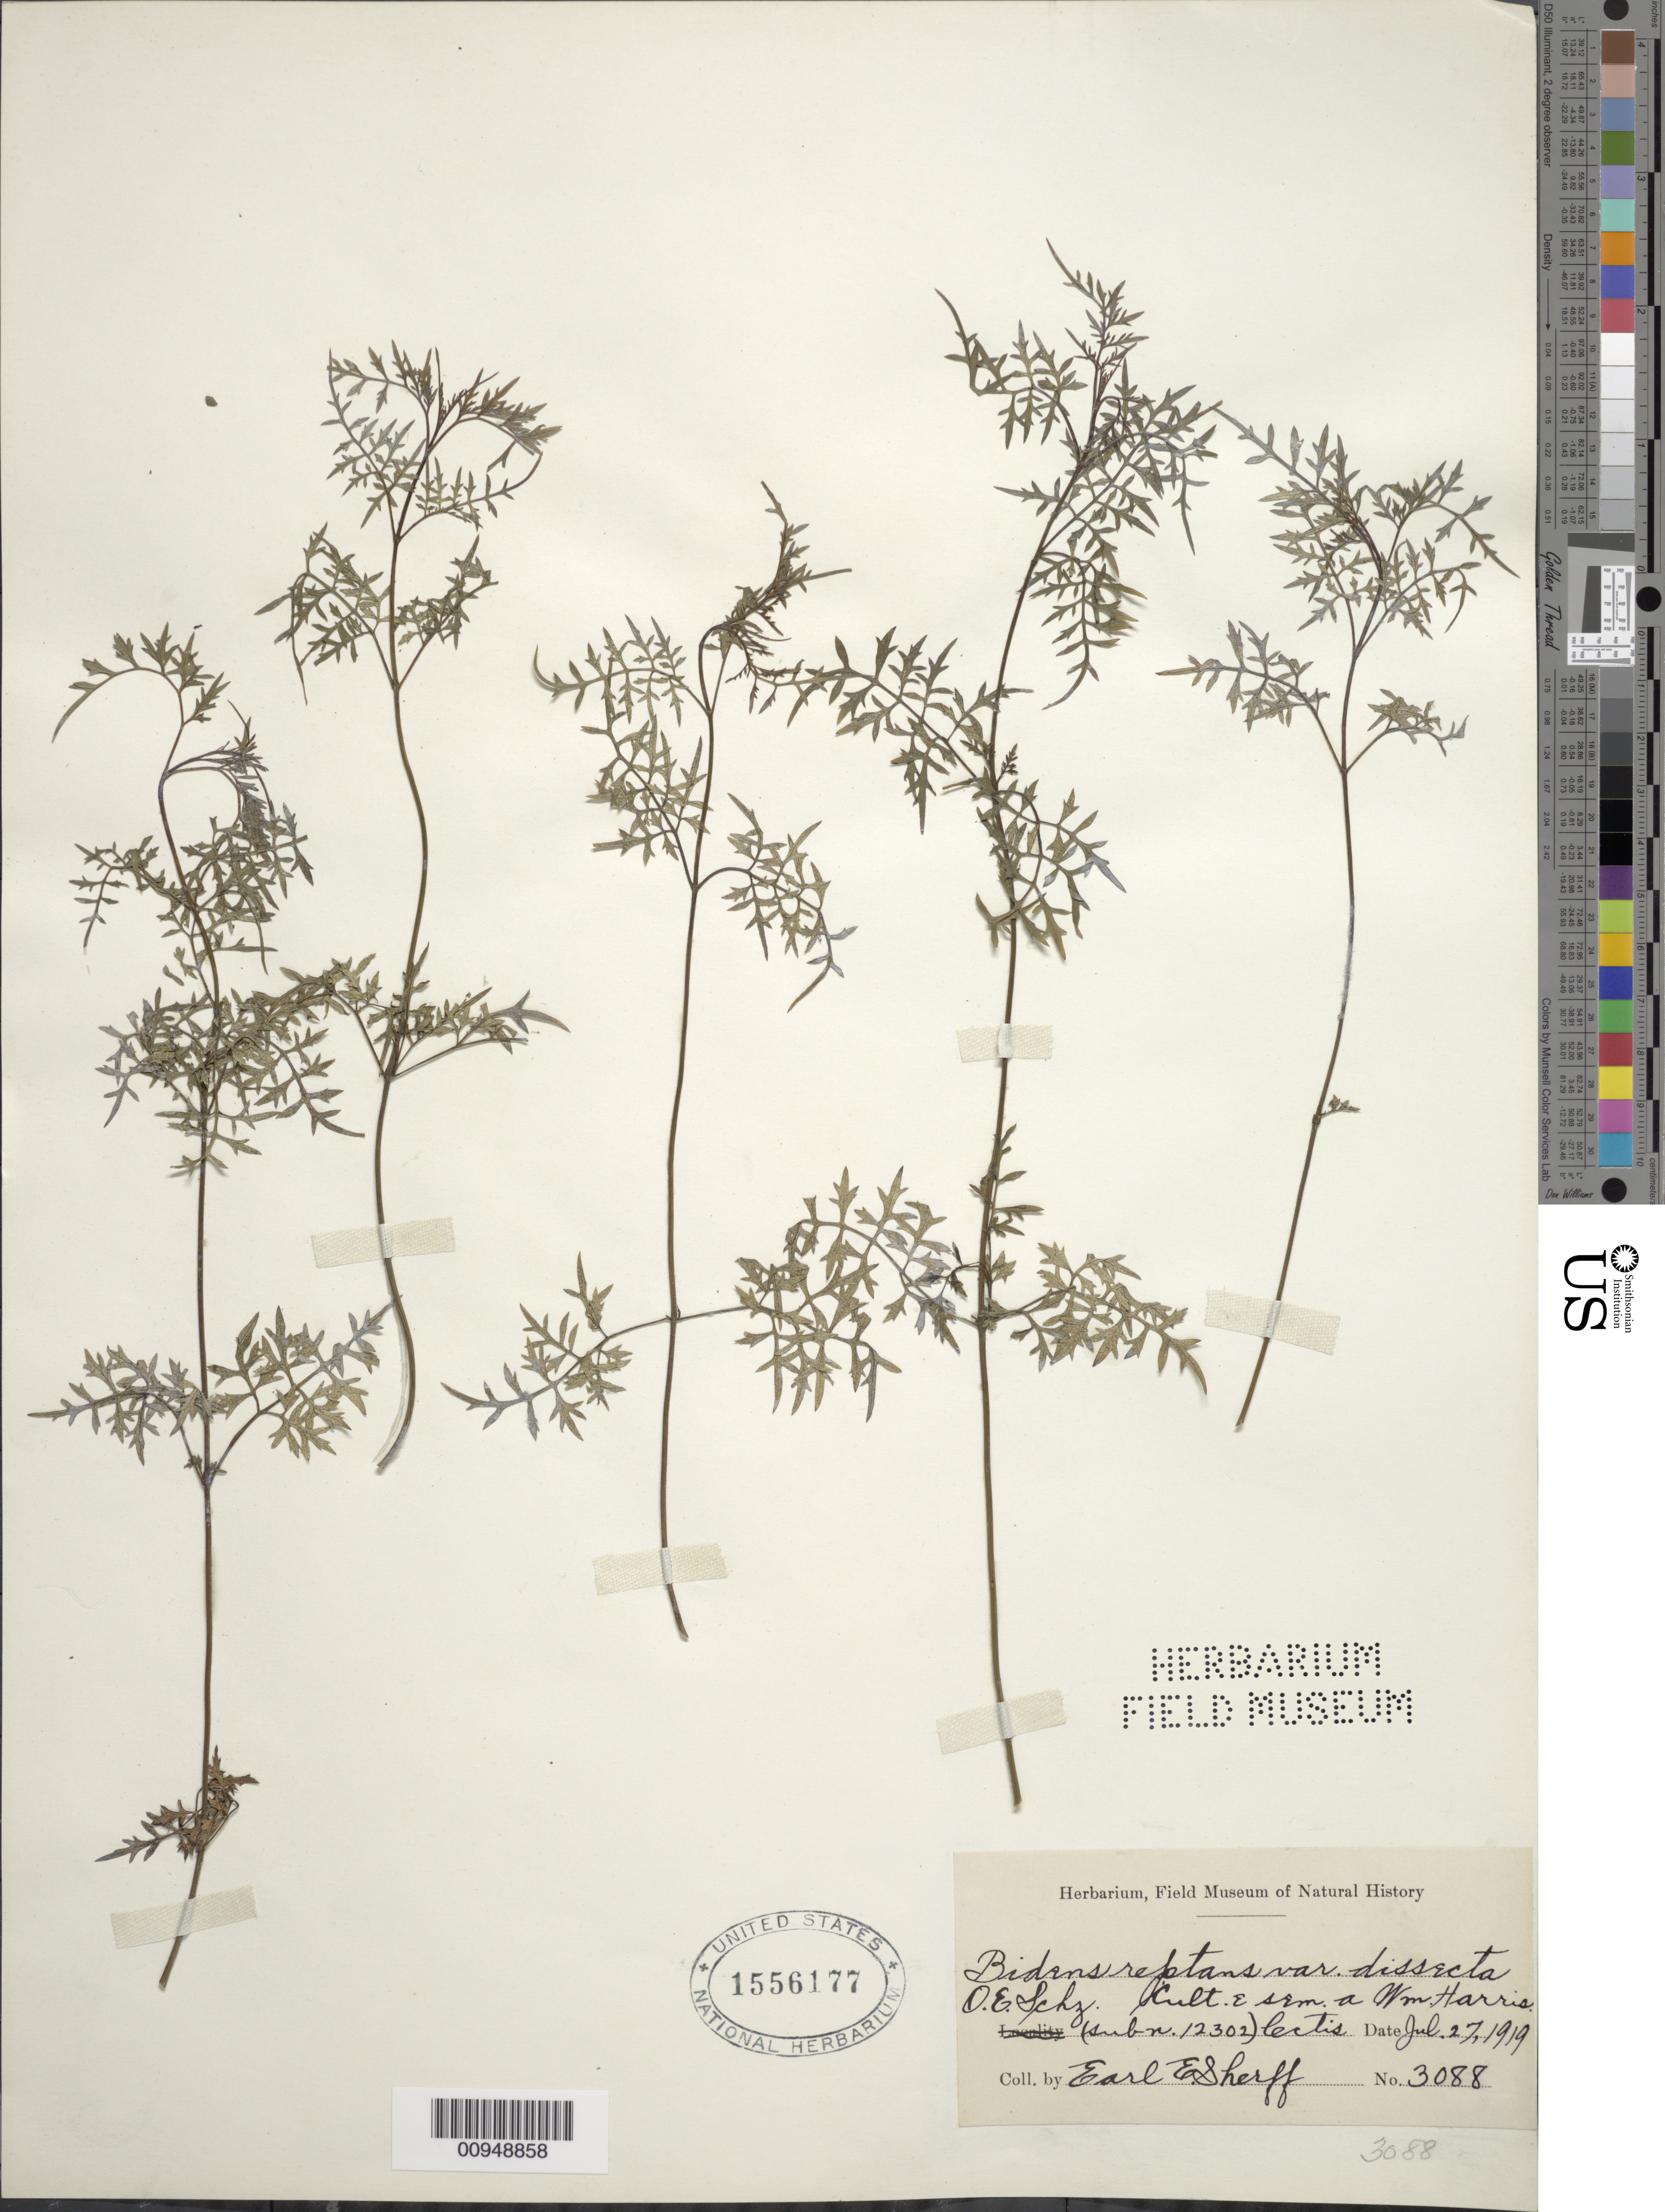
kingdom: Plantae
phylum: Tracheophyta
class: Magnoliopsida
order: Asterales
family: Asteraceae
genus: Bidens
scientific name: Bidens dissecta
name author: (O.E. Schulz) Sherff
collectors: E. E. Sherff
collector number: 3088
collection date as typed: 27 Jul 1919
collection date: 1919-07-27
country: Jamaica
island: Jamaica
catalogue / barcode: US 1556177